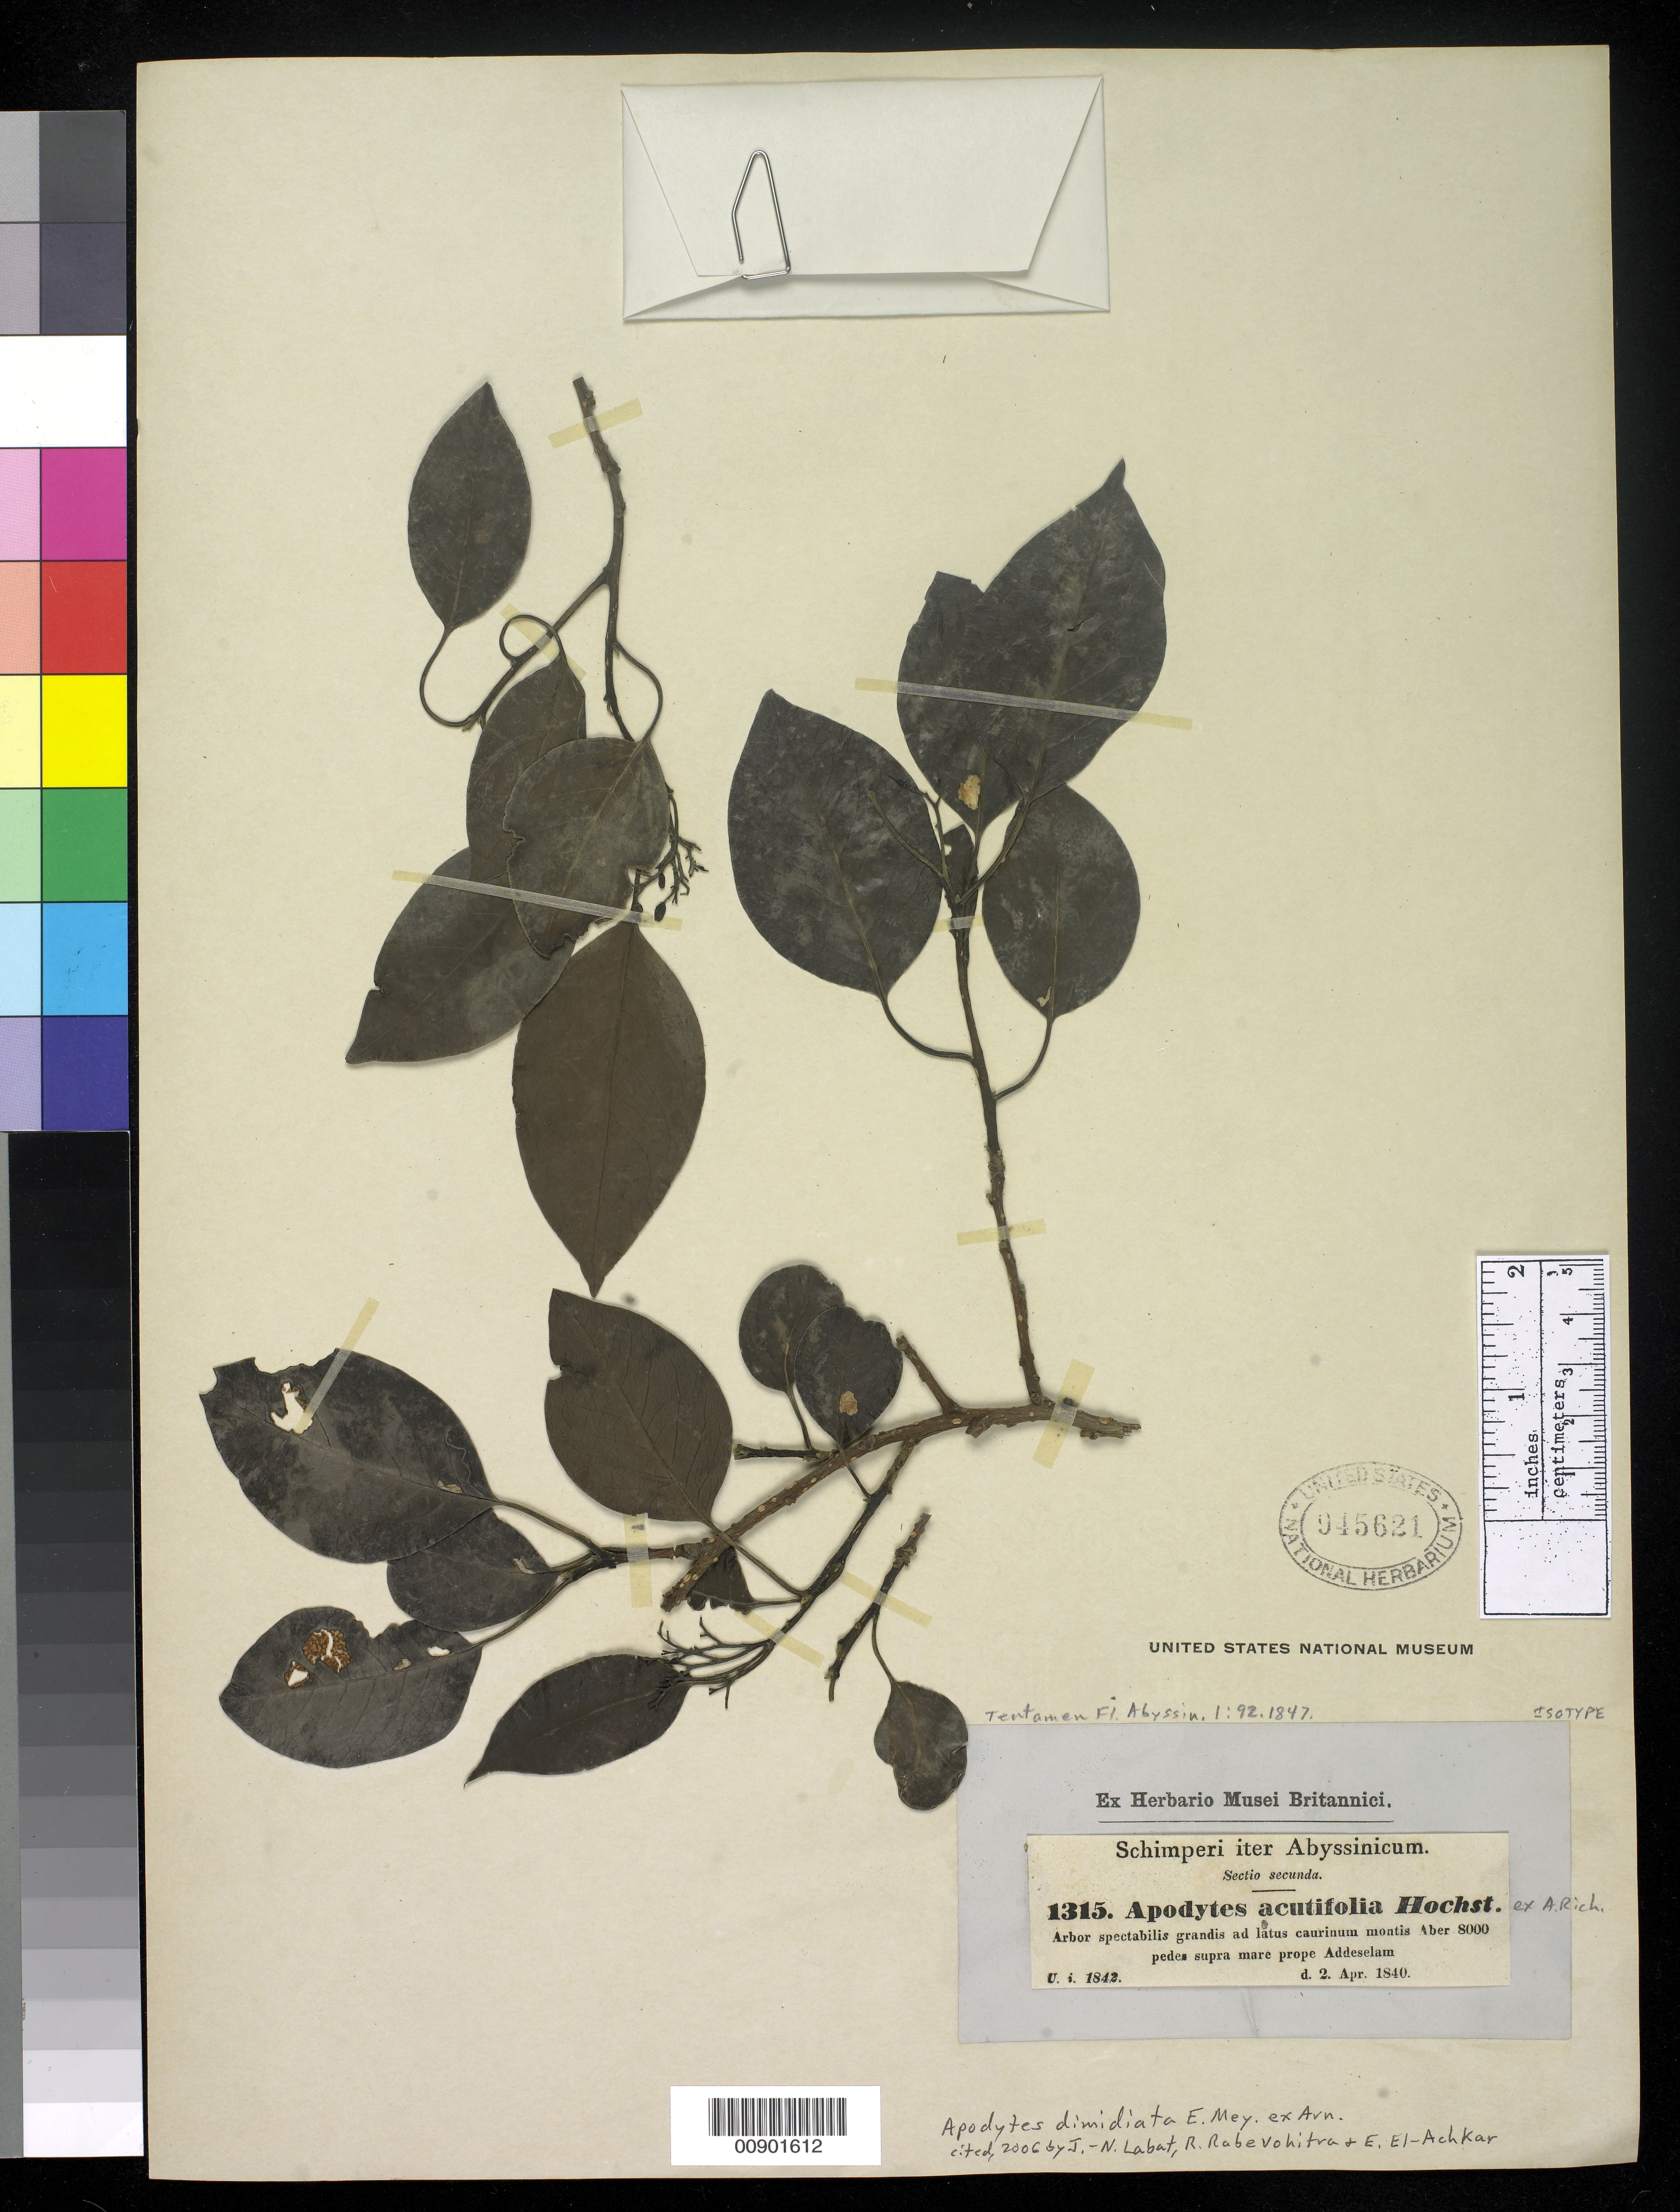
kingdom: Plantae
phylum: Tracheophyta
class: Magnoliopsida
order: Metteniusales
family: Metteniusaceae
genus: Apodytes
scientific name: Apodytes acutifolia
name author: Hochst. ex A. Rich.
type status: Isotype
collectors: G. W. Schimper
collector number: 1315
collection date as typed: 02 Apr 1840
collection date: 1840-04-02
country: Ethiopia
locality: Ad latus caurinum montis Aber… supra mare prope Adesselam.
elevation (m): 2438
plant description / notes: Cited 2006 by J.N. Labat, R. Rabevohitra & E. El-Achkar.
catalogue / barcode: US 945621